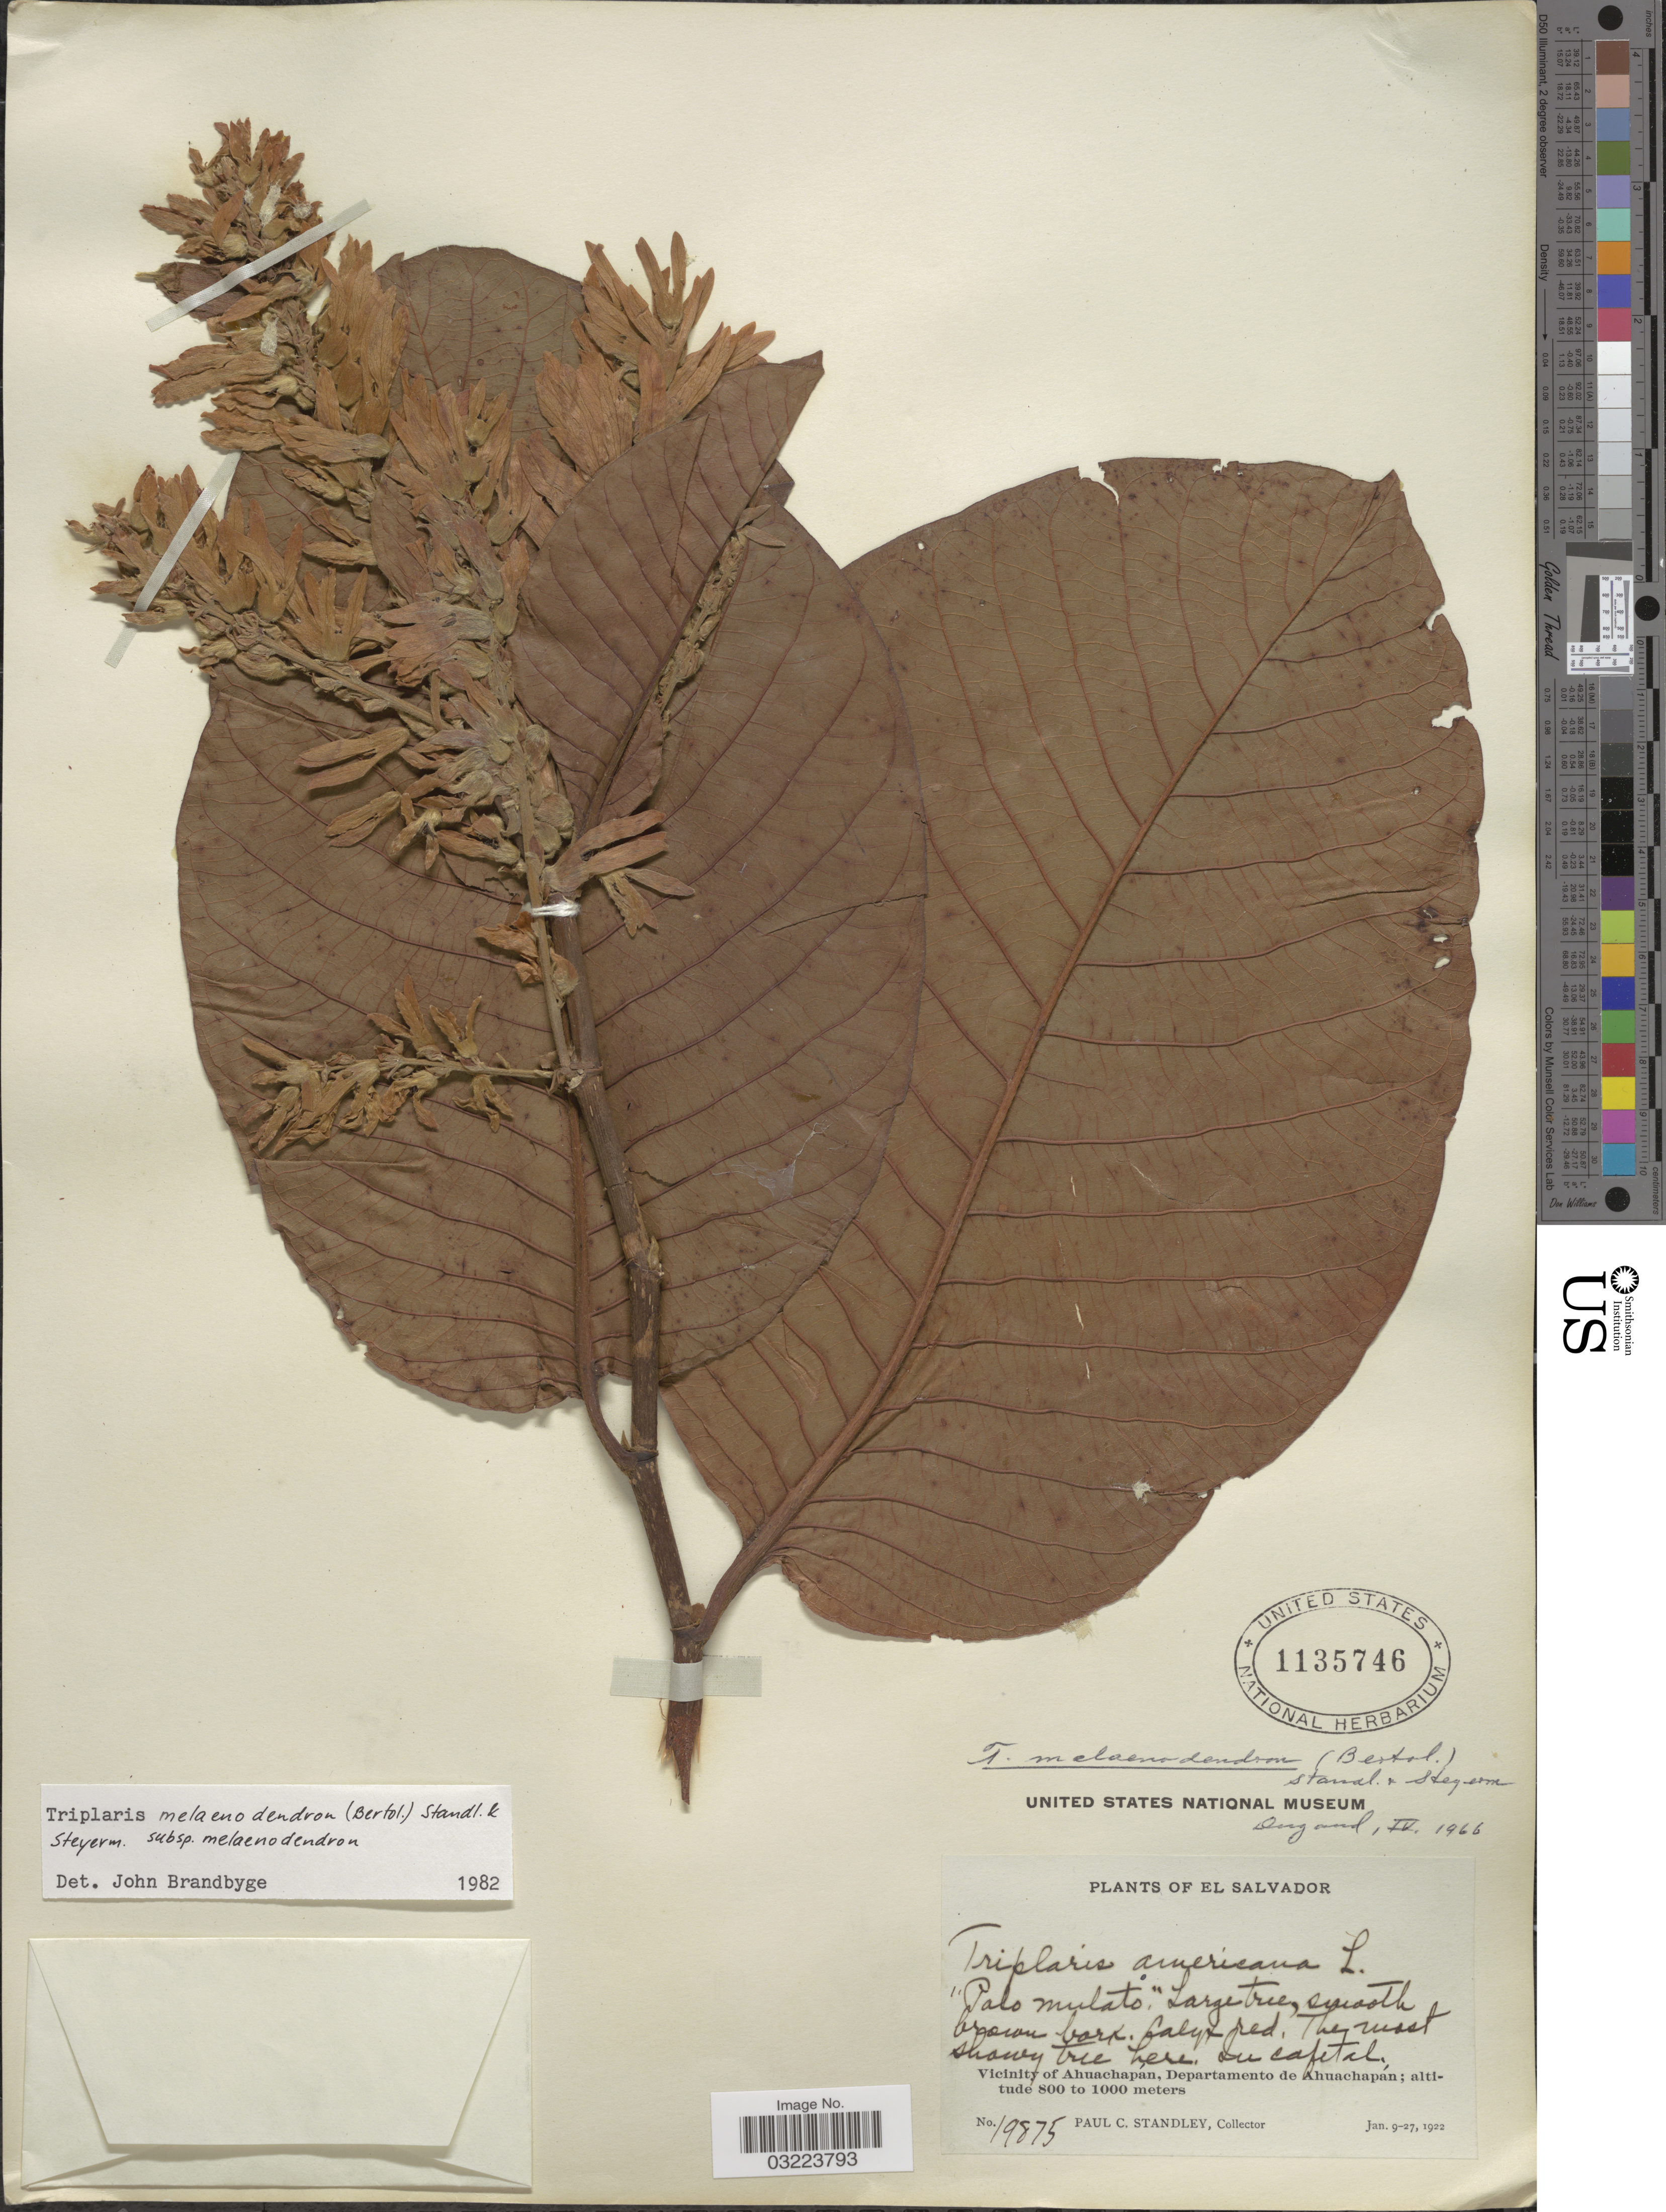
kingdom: Plantae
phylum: Tracheophyta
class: Magnoliopsida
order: Caryophyllales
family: Polygonaceae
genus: Triplaris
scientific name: Triplaris melaenodendron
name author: (Bertol.) Standl. & Steyerm.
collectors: P. C. Standley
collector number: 19875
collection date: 1922-01-09/1922-01-27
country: El Salvador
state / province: Ahuachapan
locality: Vicinity of Ahuachapan, Departamento de Ahuachapan.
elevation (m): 800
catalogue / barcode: US 1135746